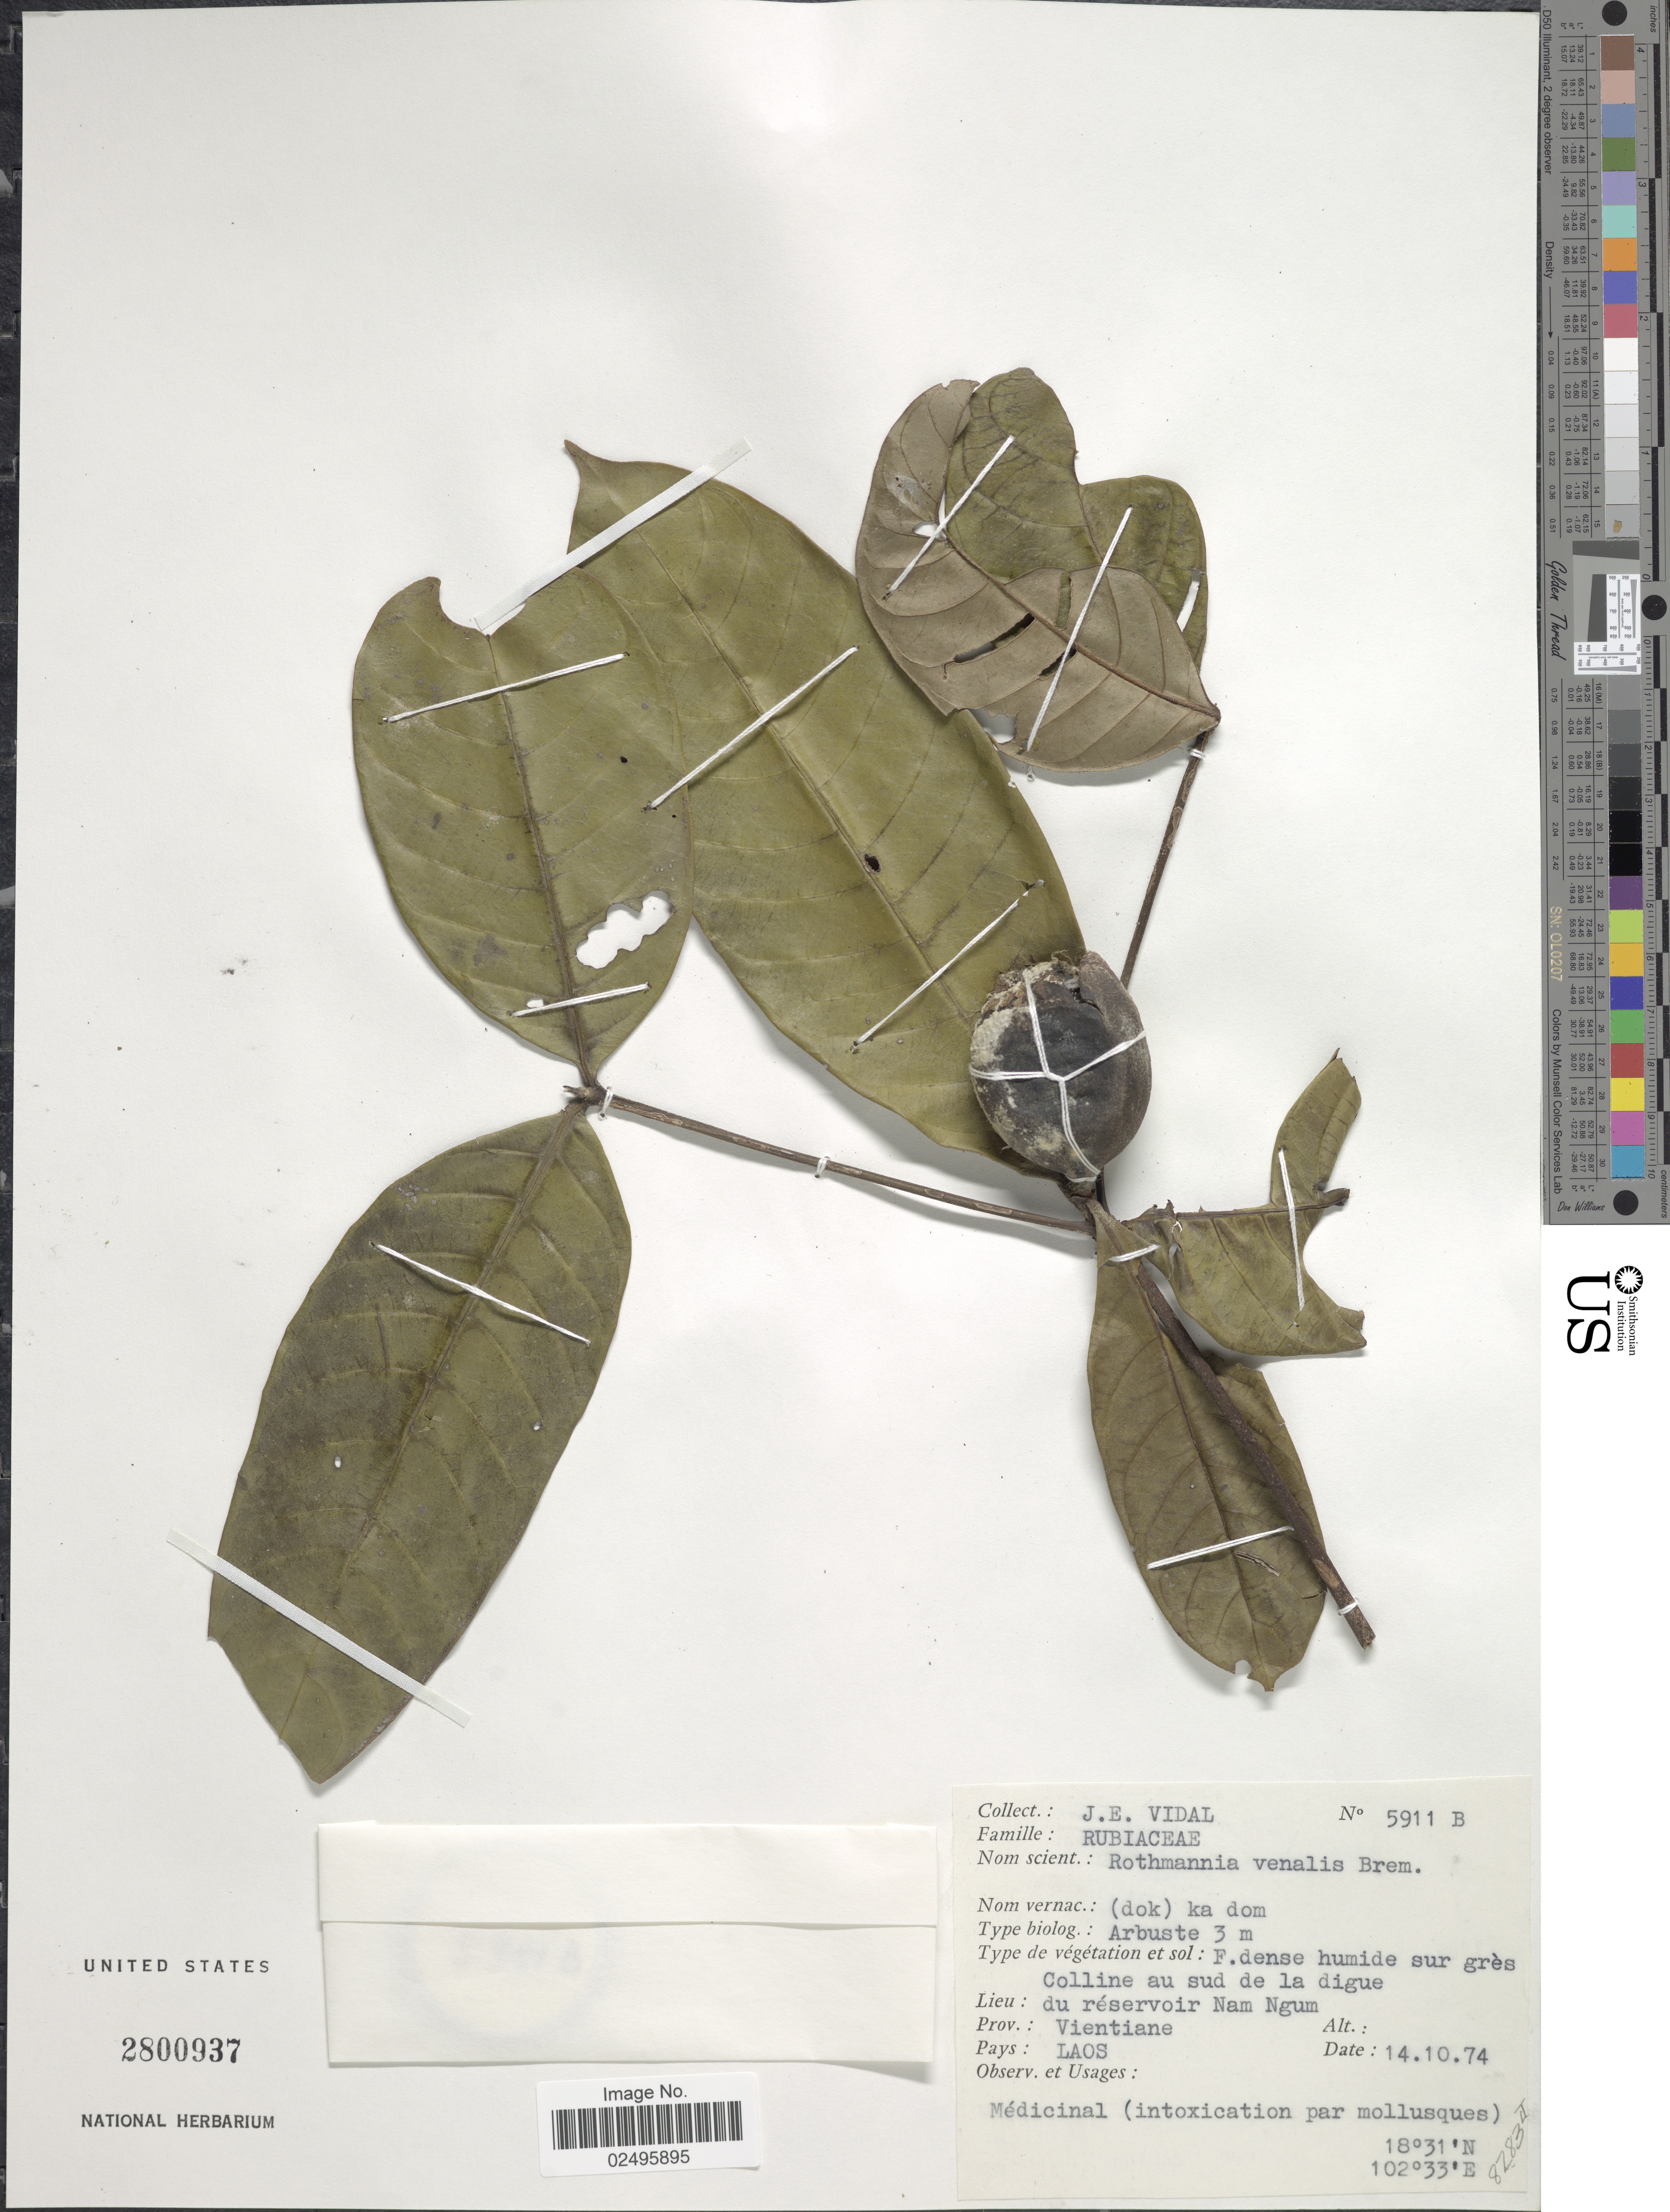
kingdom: Plantae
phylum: Tracheophyta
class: Magnoliopsida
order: Gentianales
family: Rubiaceae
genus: Rothmannia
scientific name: Rothmannia venalis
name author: Bremek.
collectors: J. E. Vidal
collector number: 5911 B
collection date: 1974-10-14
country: Laos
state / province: Viangchan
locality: Colline au su de la digue du reservoir Nam Ngum. Prov. Vientiane.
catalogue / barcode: US 2800937